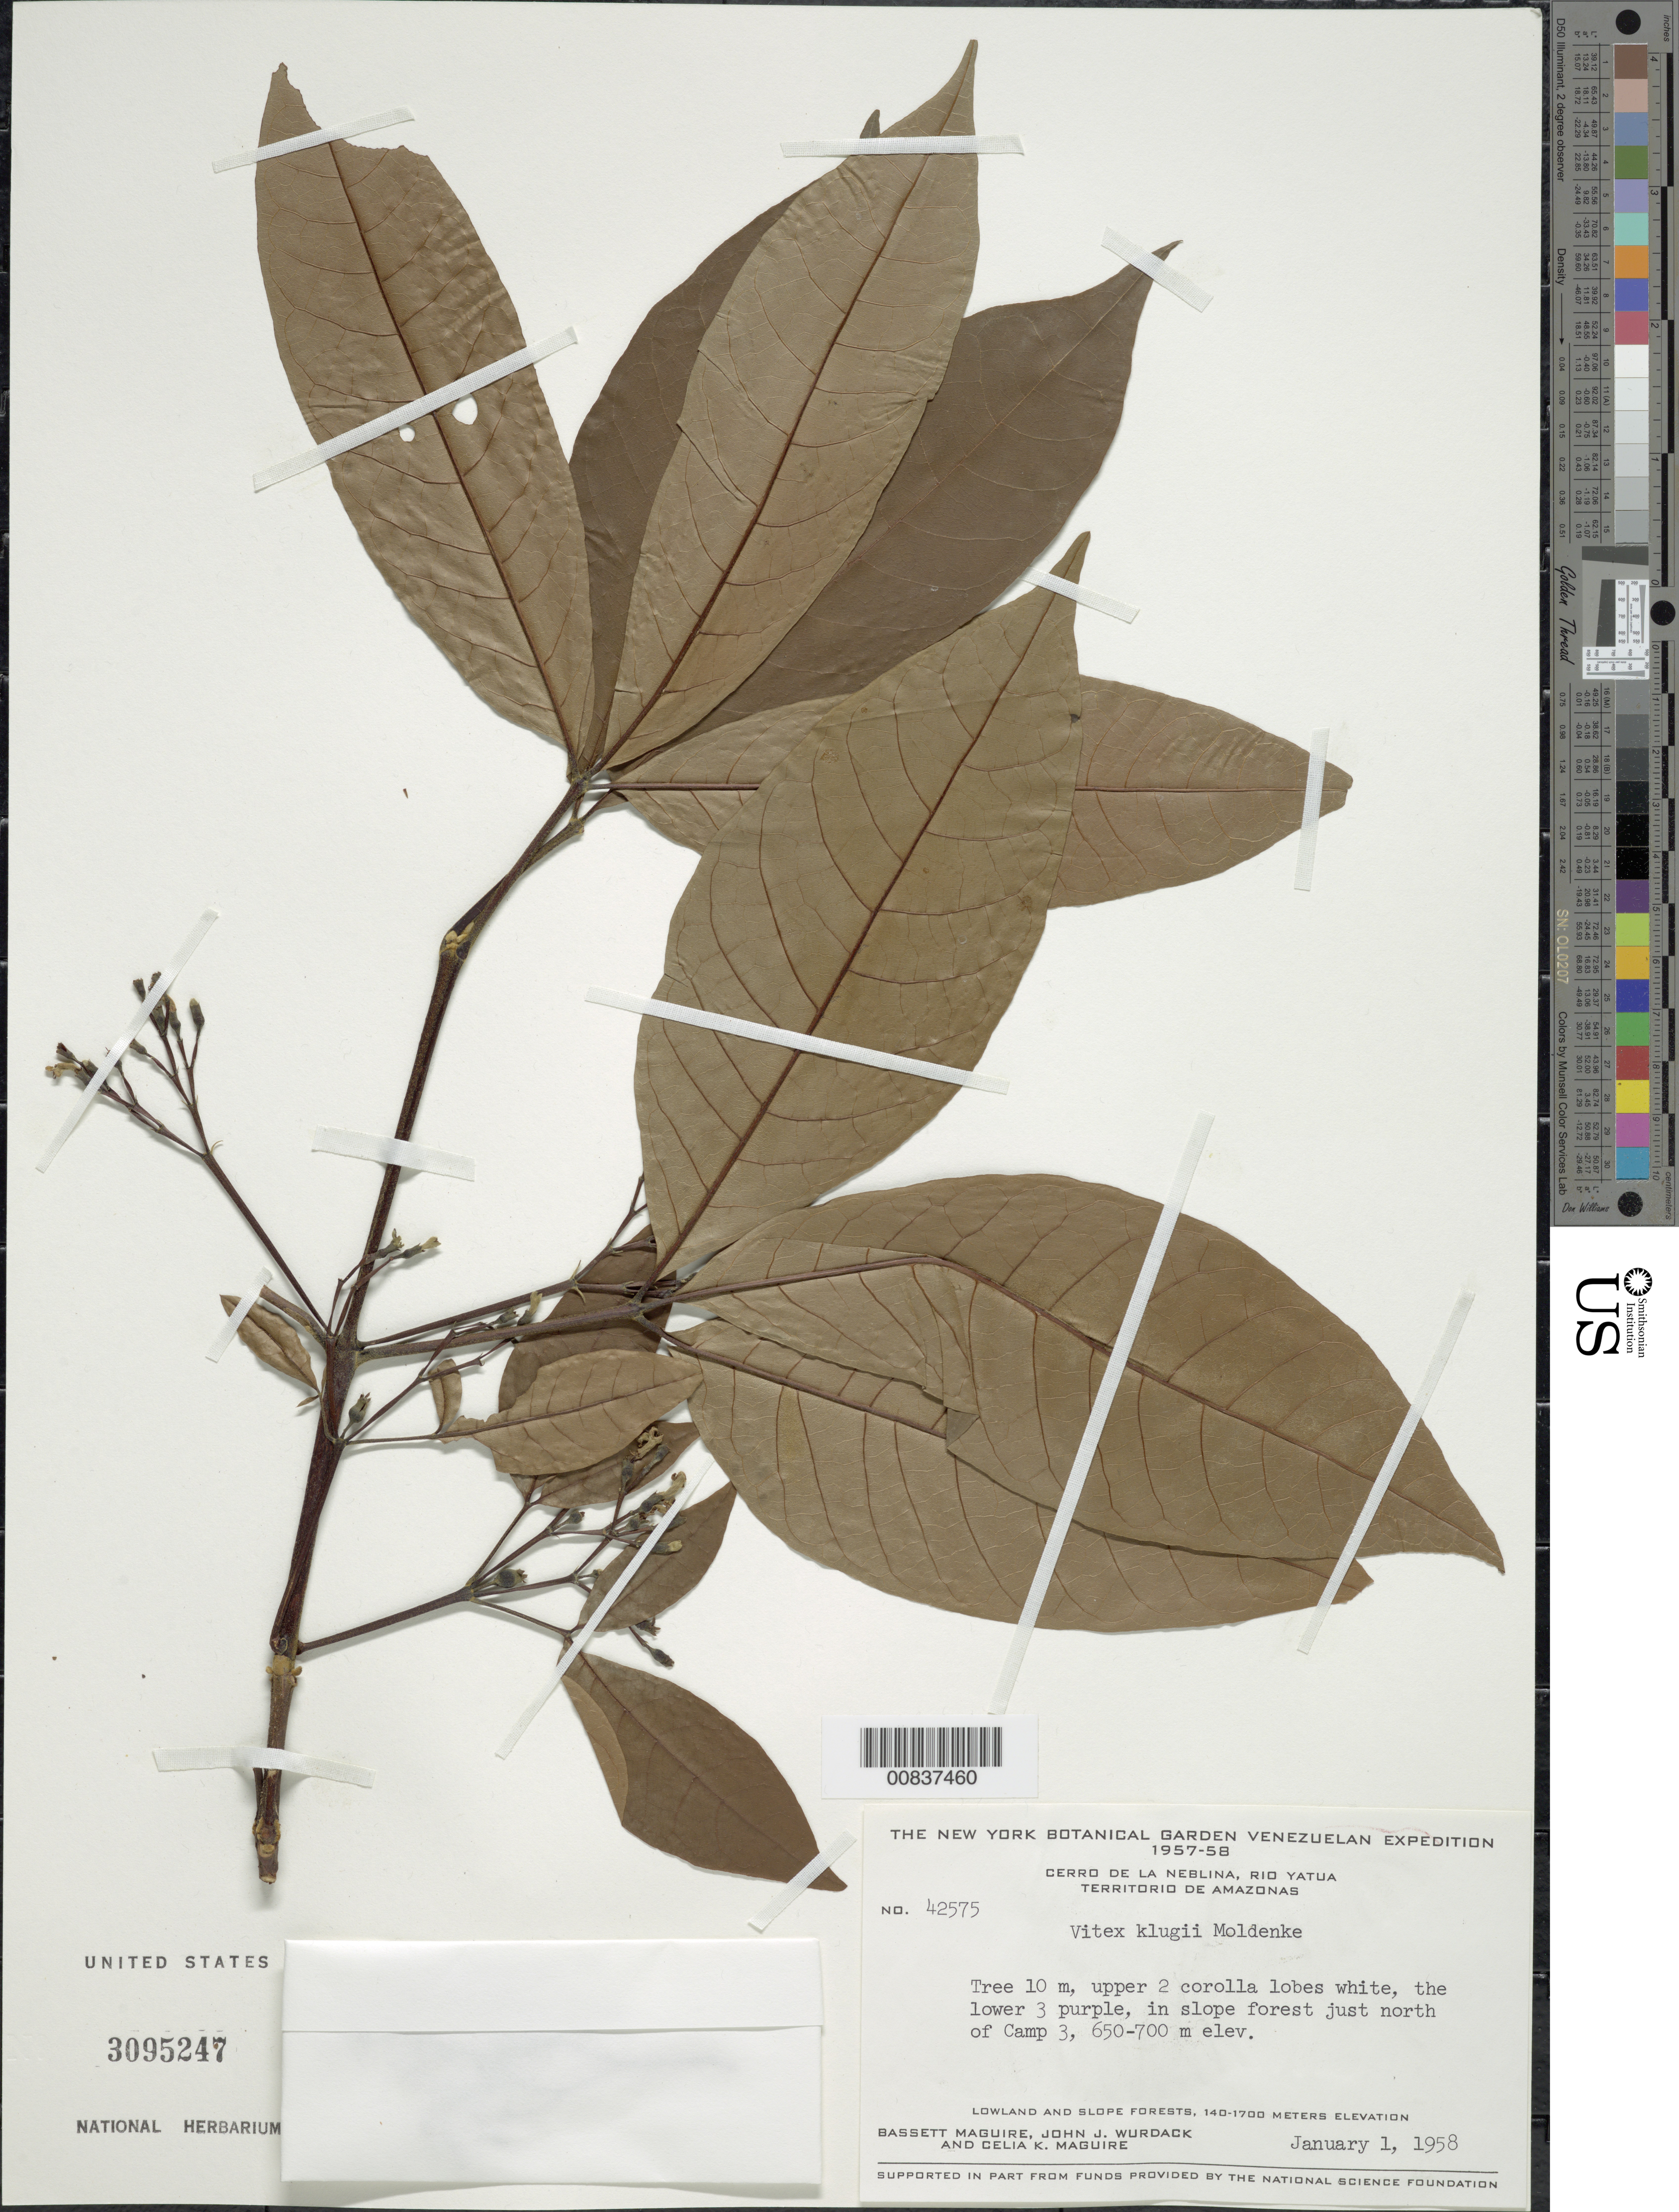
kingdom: Plantae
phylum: Tracheophyta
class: Magnoliopsida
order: Lamiales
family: Lamiaceae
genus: Vitex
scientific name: Vitex klugii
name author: Moldenke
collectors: B. Maguire, J. J. Wurdack & C. K. Maguire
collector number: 42575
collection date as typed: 1-Jan-58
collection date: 1958-01-01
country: Venezuela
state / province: Amazonas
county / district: Río Negro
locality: Cerro de la Neblina, Río Yatua, just N of Camp 3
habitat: Lowland and slope forests; in slope forest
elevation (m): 650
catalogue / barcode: US 3095247